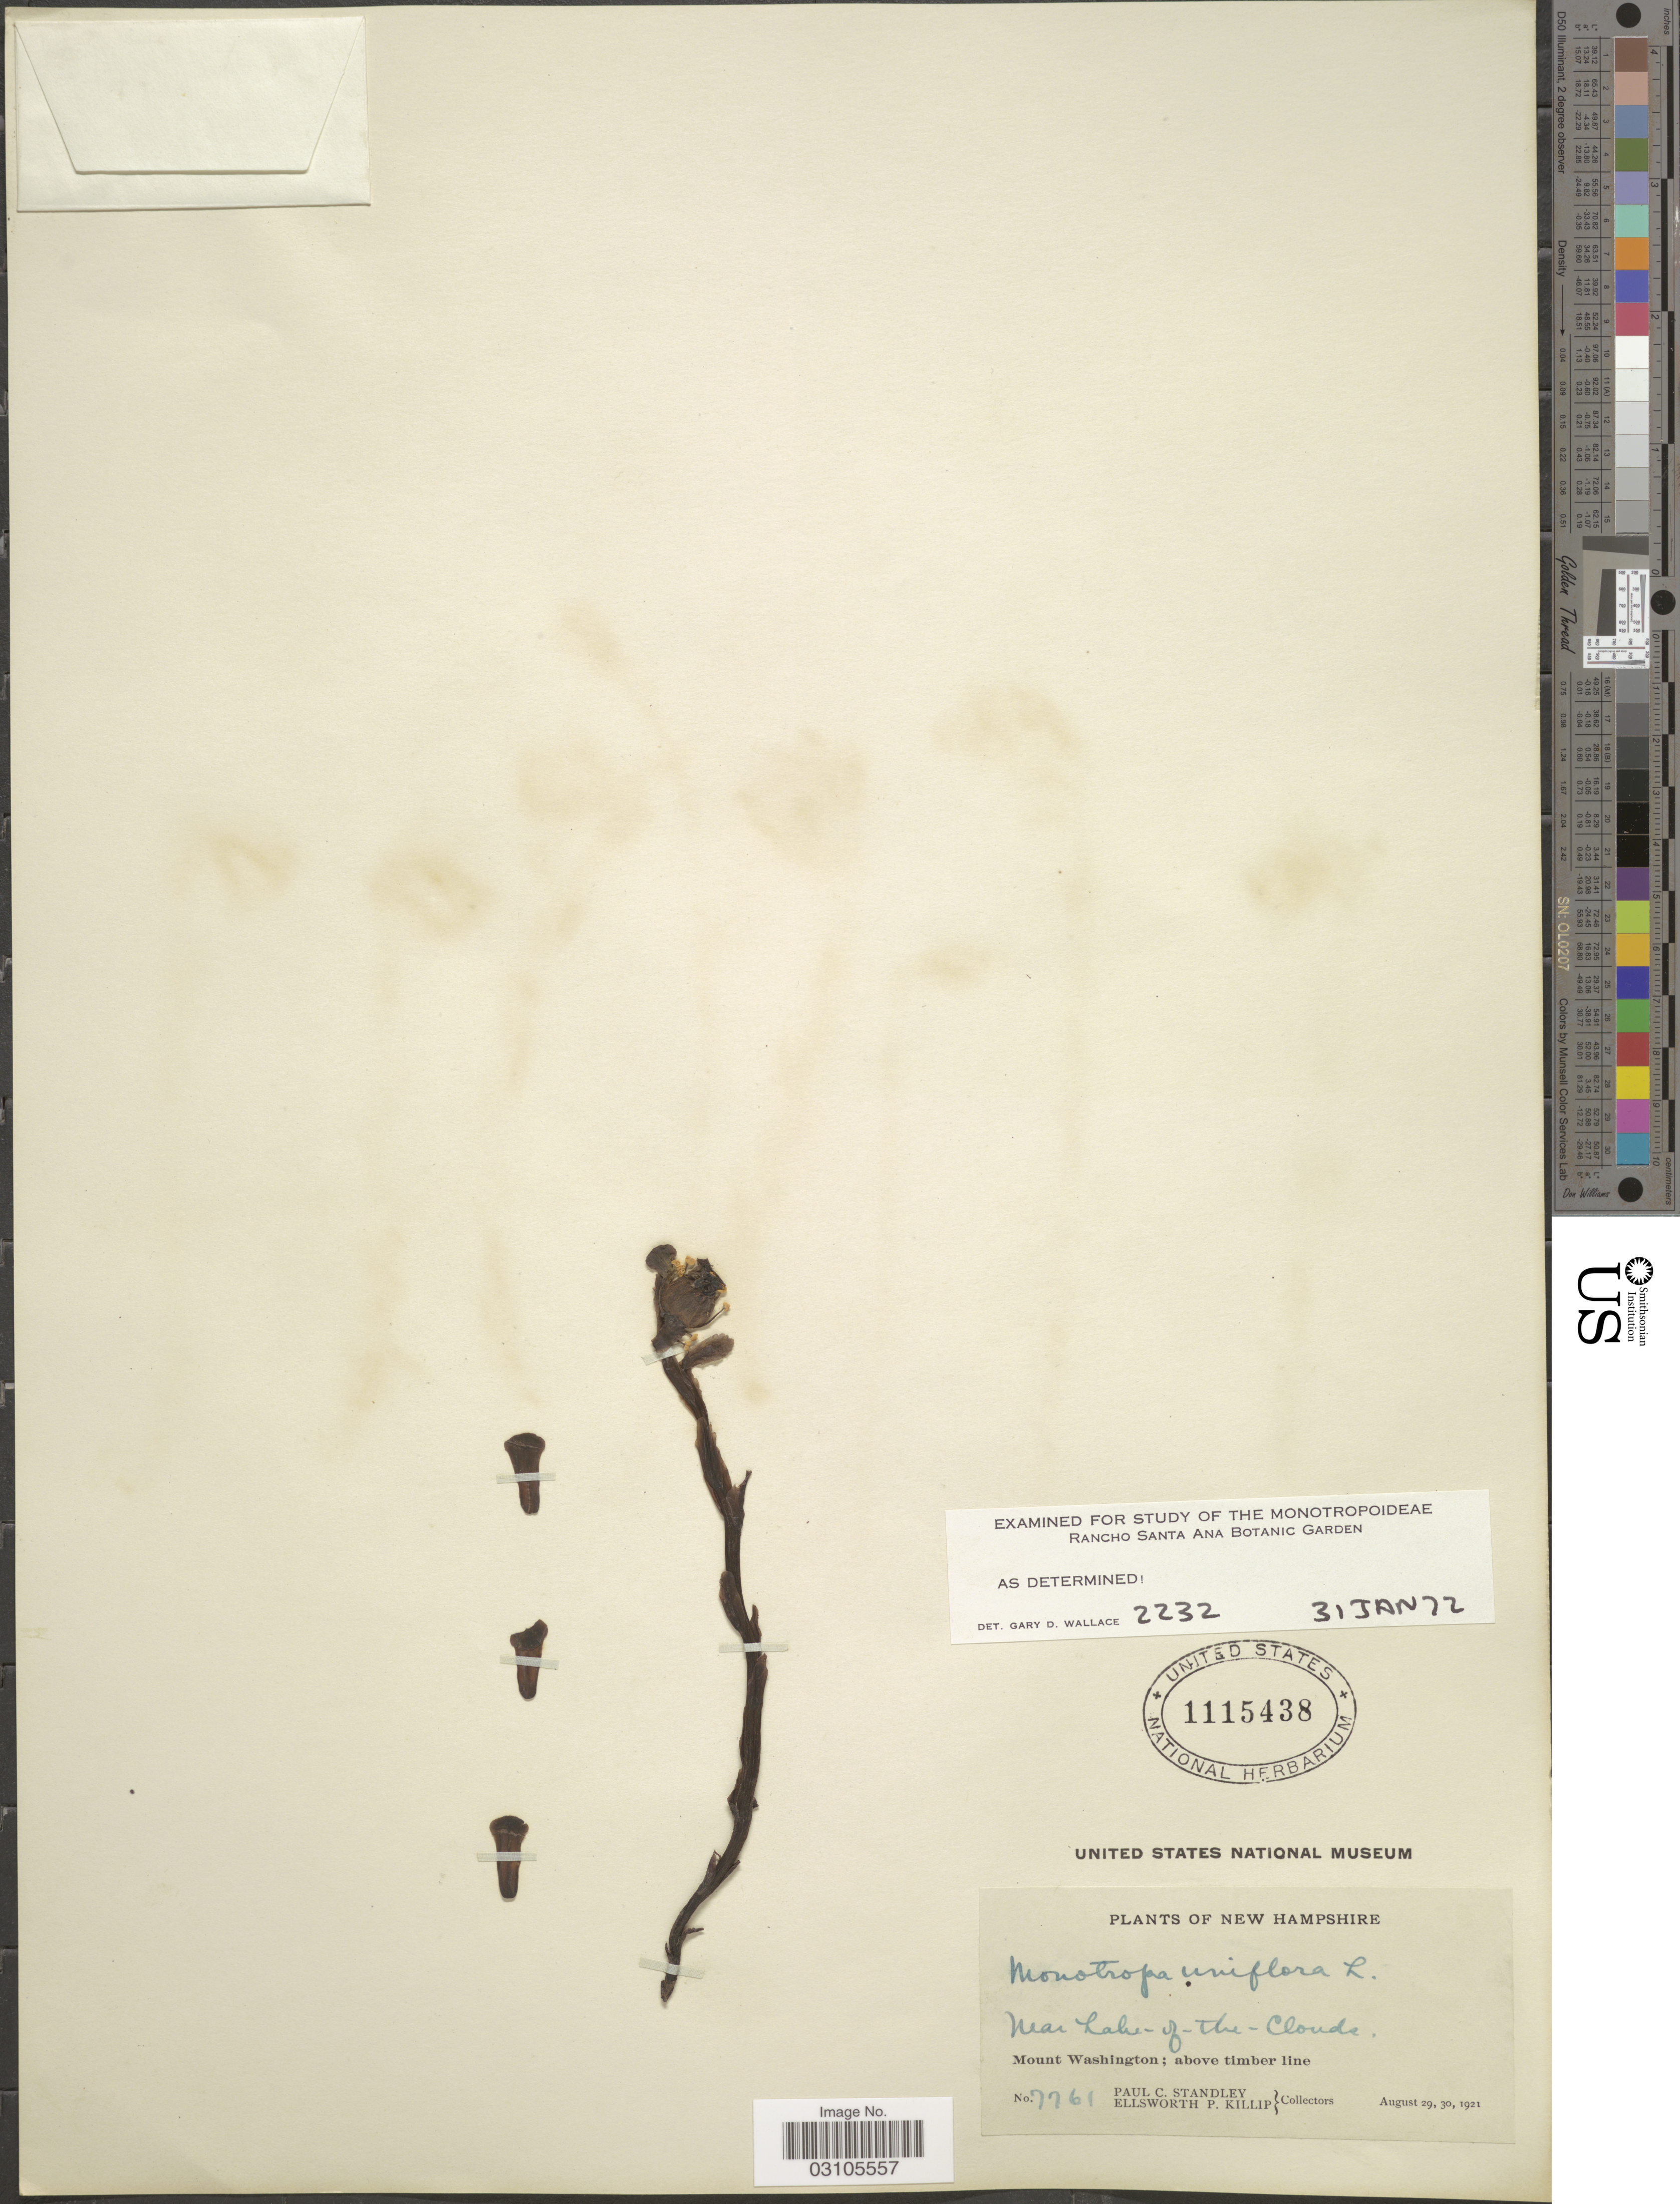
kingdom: Plantae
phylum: Tracheophyta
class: Magnoliopsida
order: Ericales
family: Ericaceae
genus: Monotropa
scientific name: Monotropa uniflora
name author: L.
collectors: P. C. Standley & E. P. Killip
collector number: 7761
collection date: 1921-08-29/1921-08-30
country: United States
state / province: New Hampshire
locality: Near Lake-of-the-Clouds. Mount Washington; above timber line.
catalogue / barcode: US 1115438